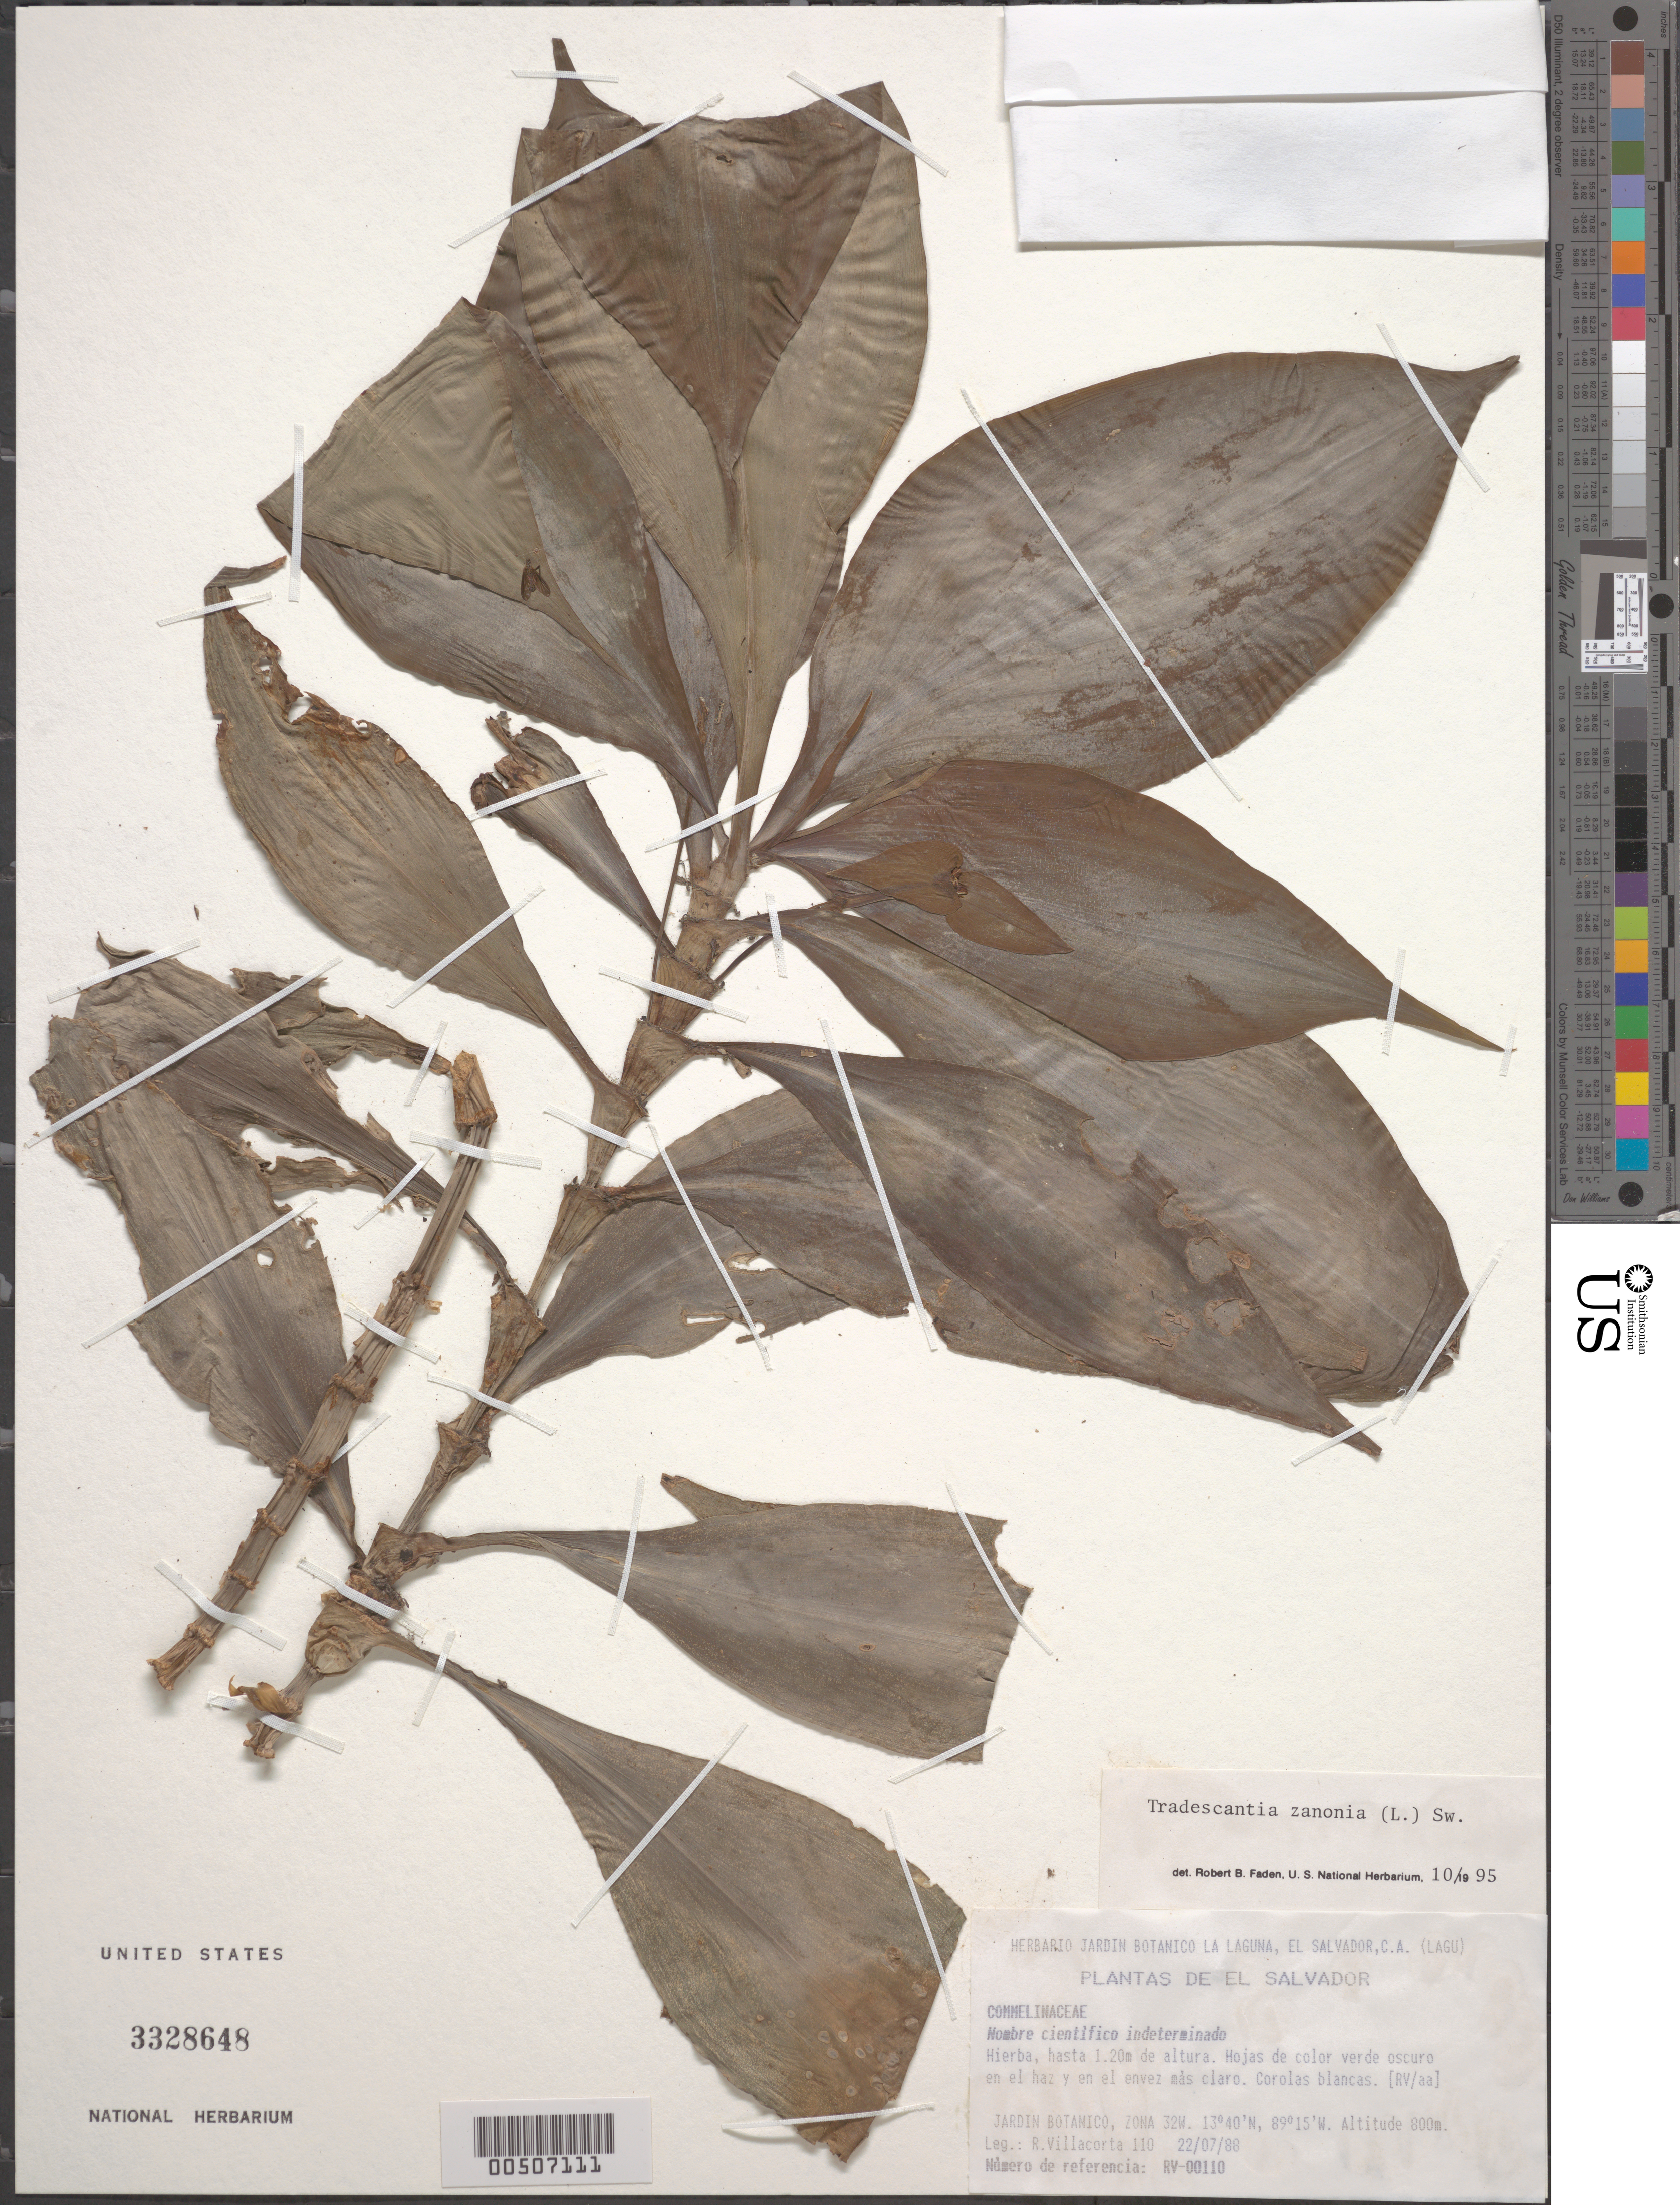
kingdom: Plantae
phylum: Tracheophyta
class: Liliopsida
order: Commelinales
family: Commelinaceae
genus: Tradescantia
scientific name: Tradescantia zanonia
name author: (L.) Sw.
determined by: Faden, Robert B., (US), Smithsonian Institution - National Museum of Natural History (UNITED STATES)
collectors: R. Villacorta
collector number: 110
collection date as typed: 22 Jul 1988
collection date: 1988-07-22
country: El Salvador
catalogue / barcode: US 3328648